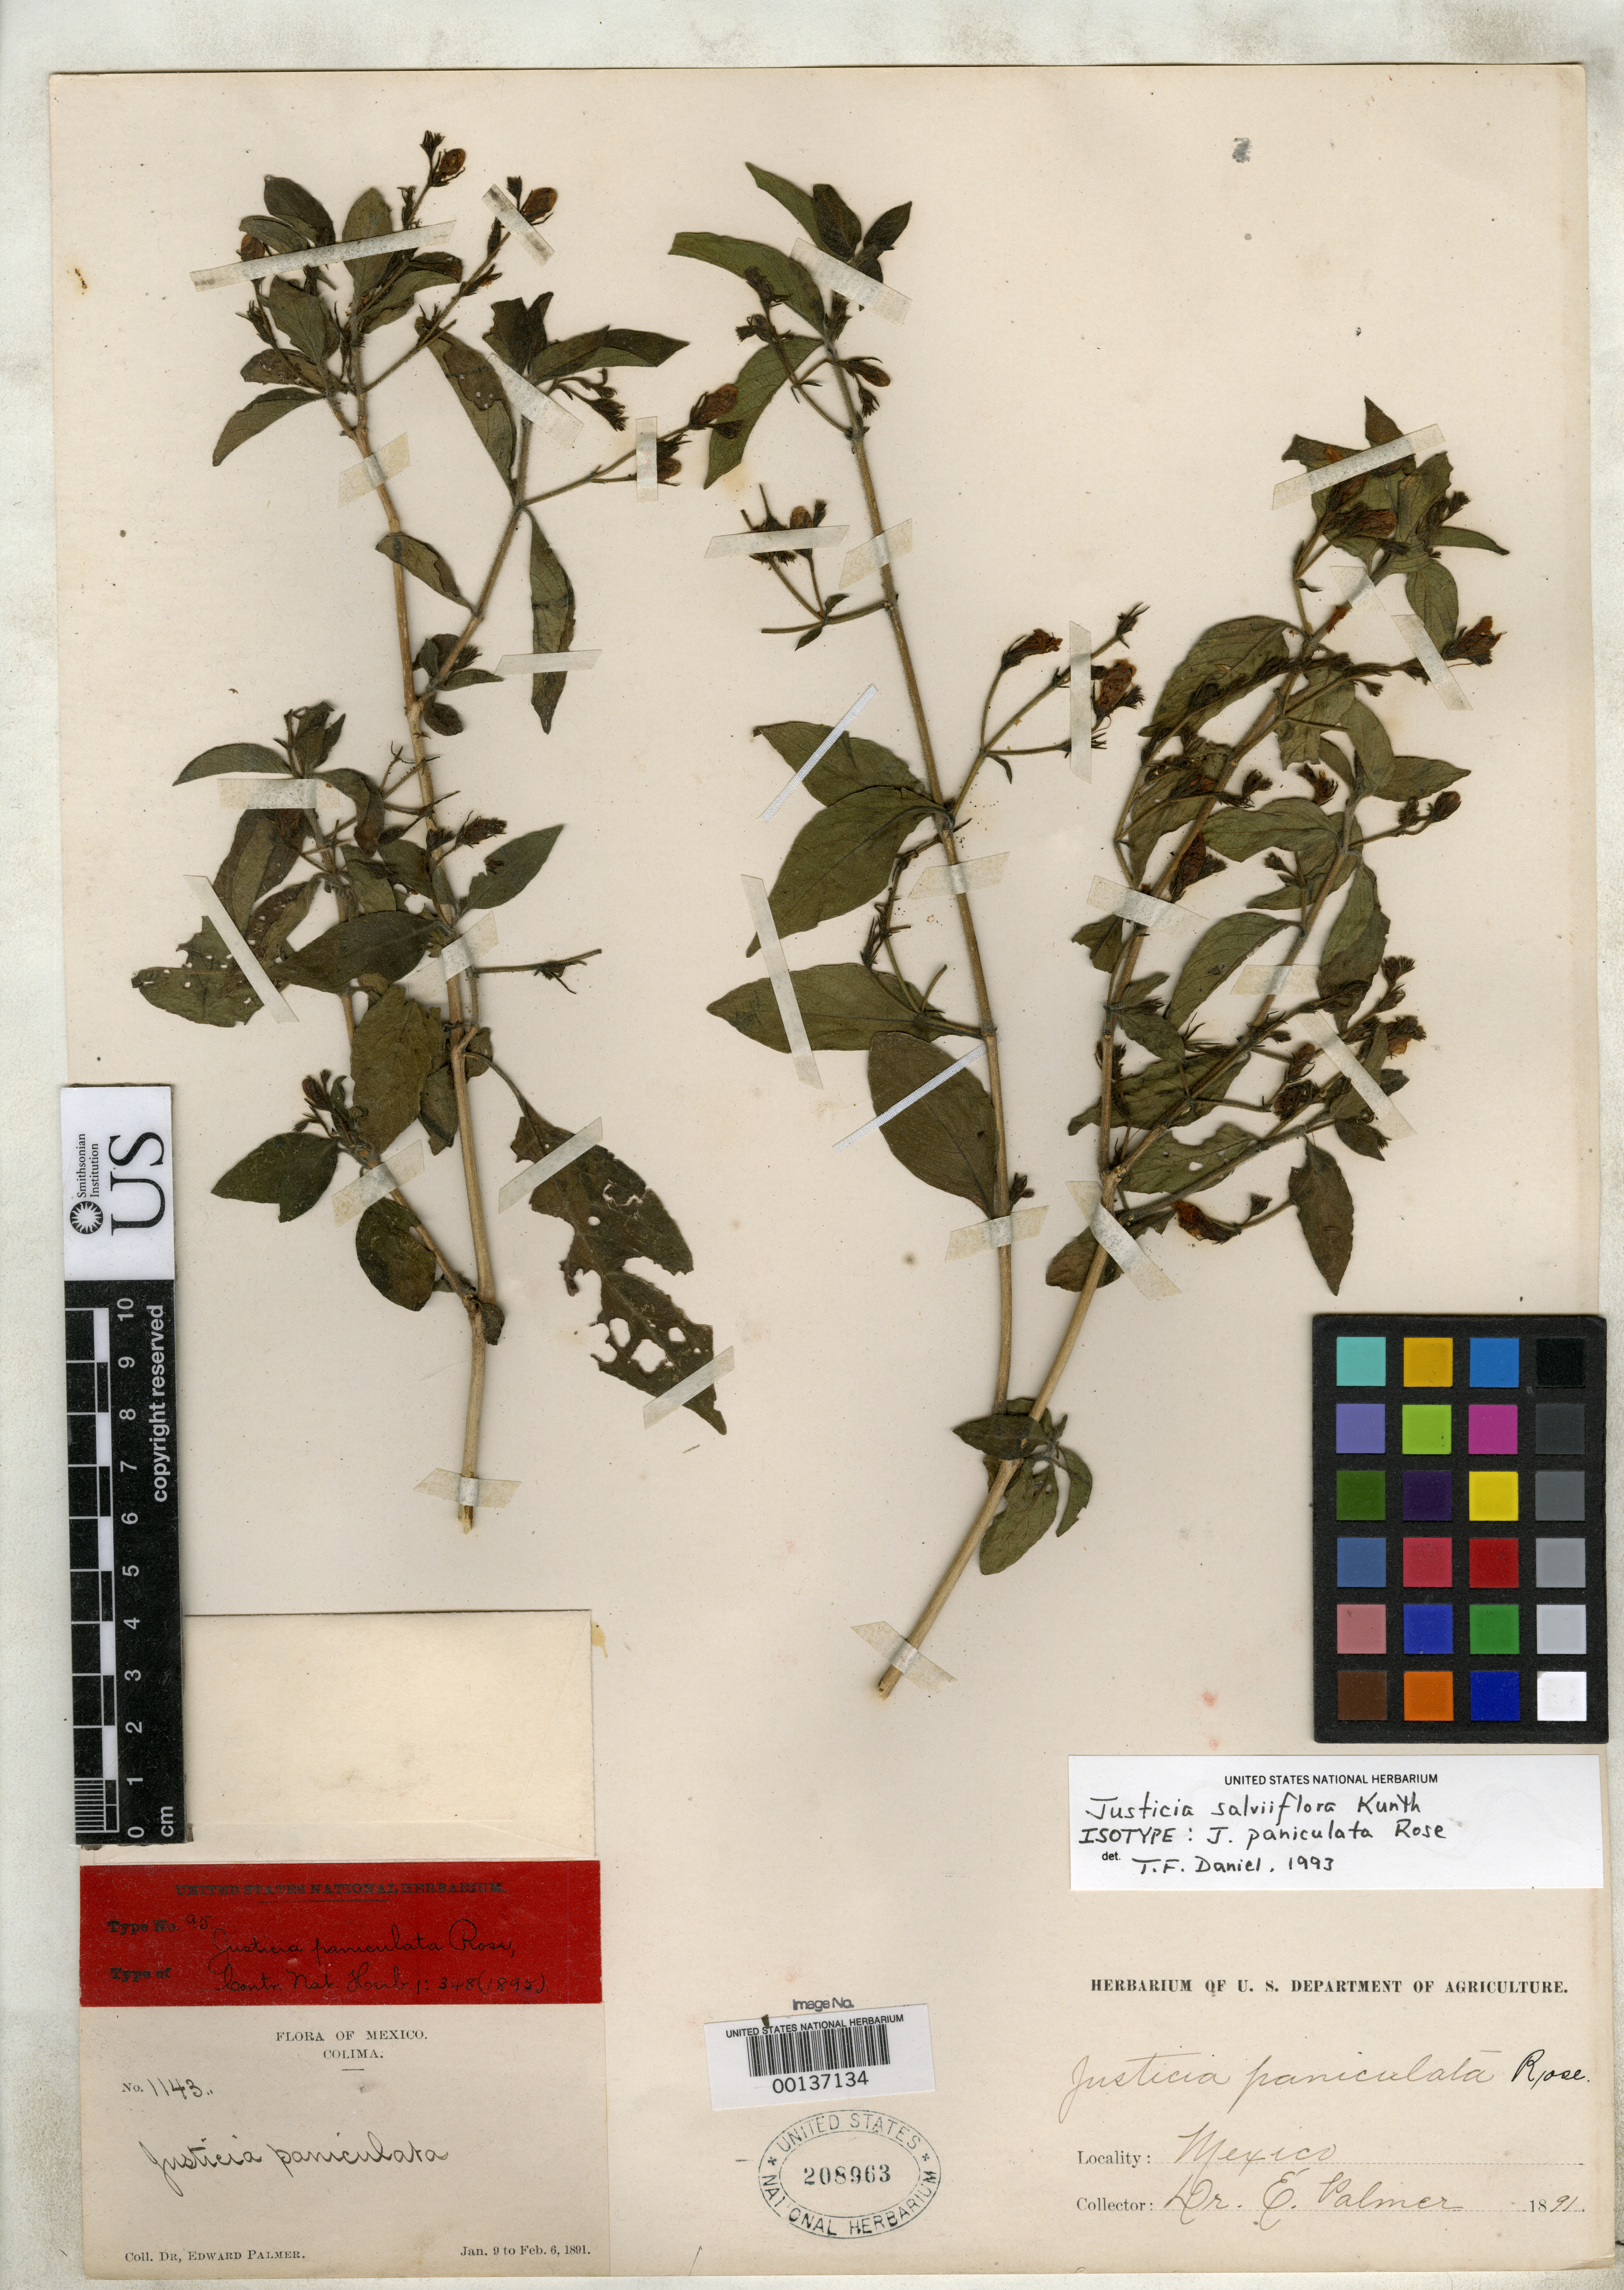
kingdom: Plantae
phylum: Tracheophyta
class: Magnoliopsida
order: Lamiales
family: Acanthaceae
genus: Justicia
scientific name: Justicia paniculata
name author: Rose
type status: Type Collection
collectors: E. Palmer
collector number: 1143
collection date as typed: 09 Jan 1891 to 06 Feb 1891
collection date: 1891-01-09/1891-02-06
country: Mexico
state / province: Colima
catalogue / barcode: US 208963